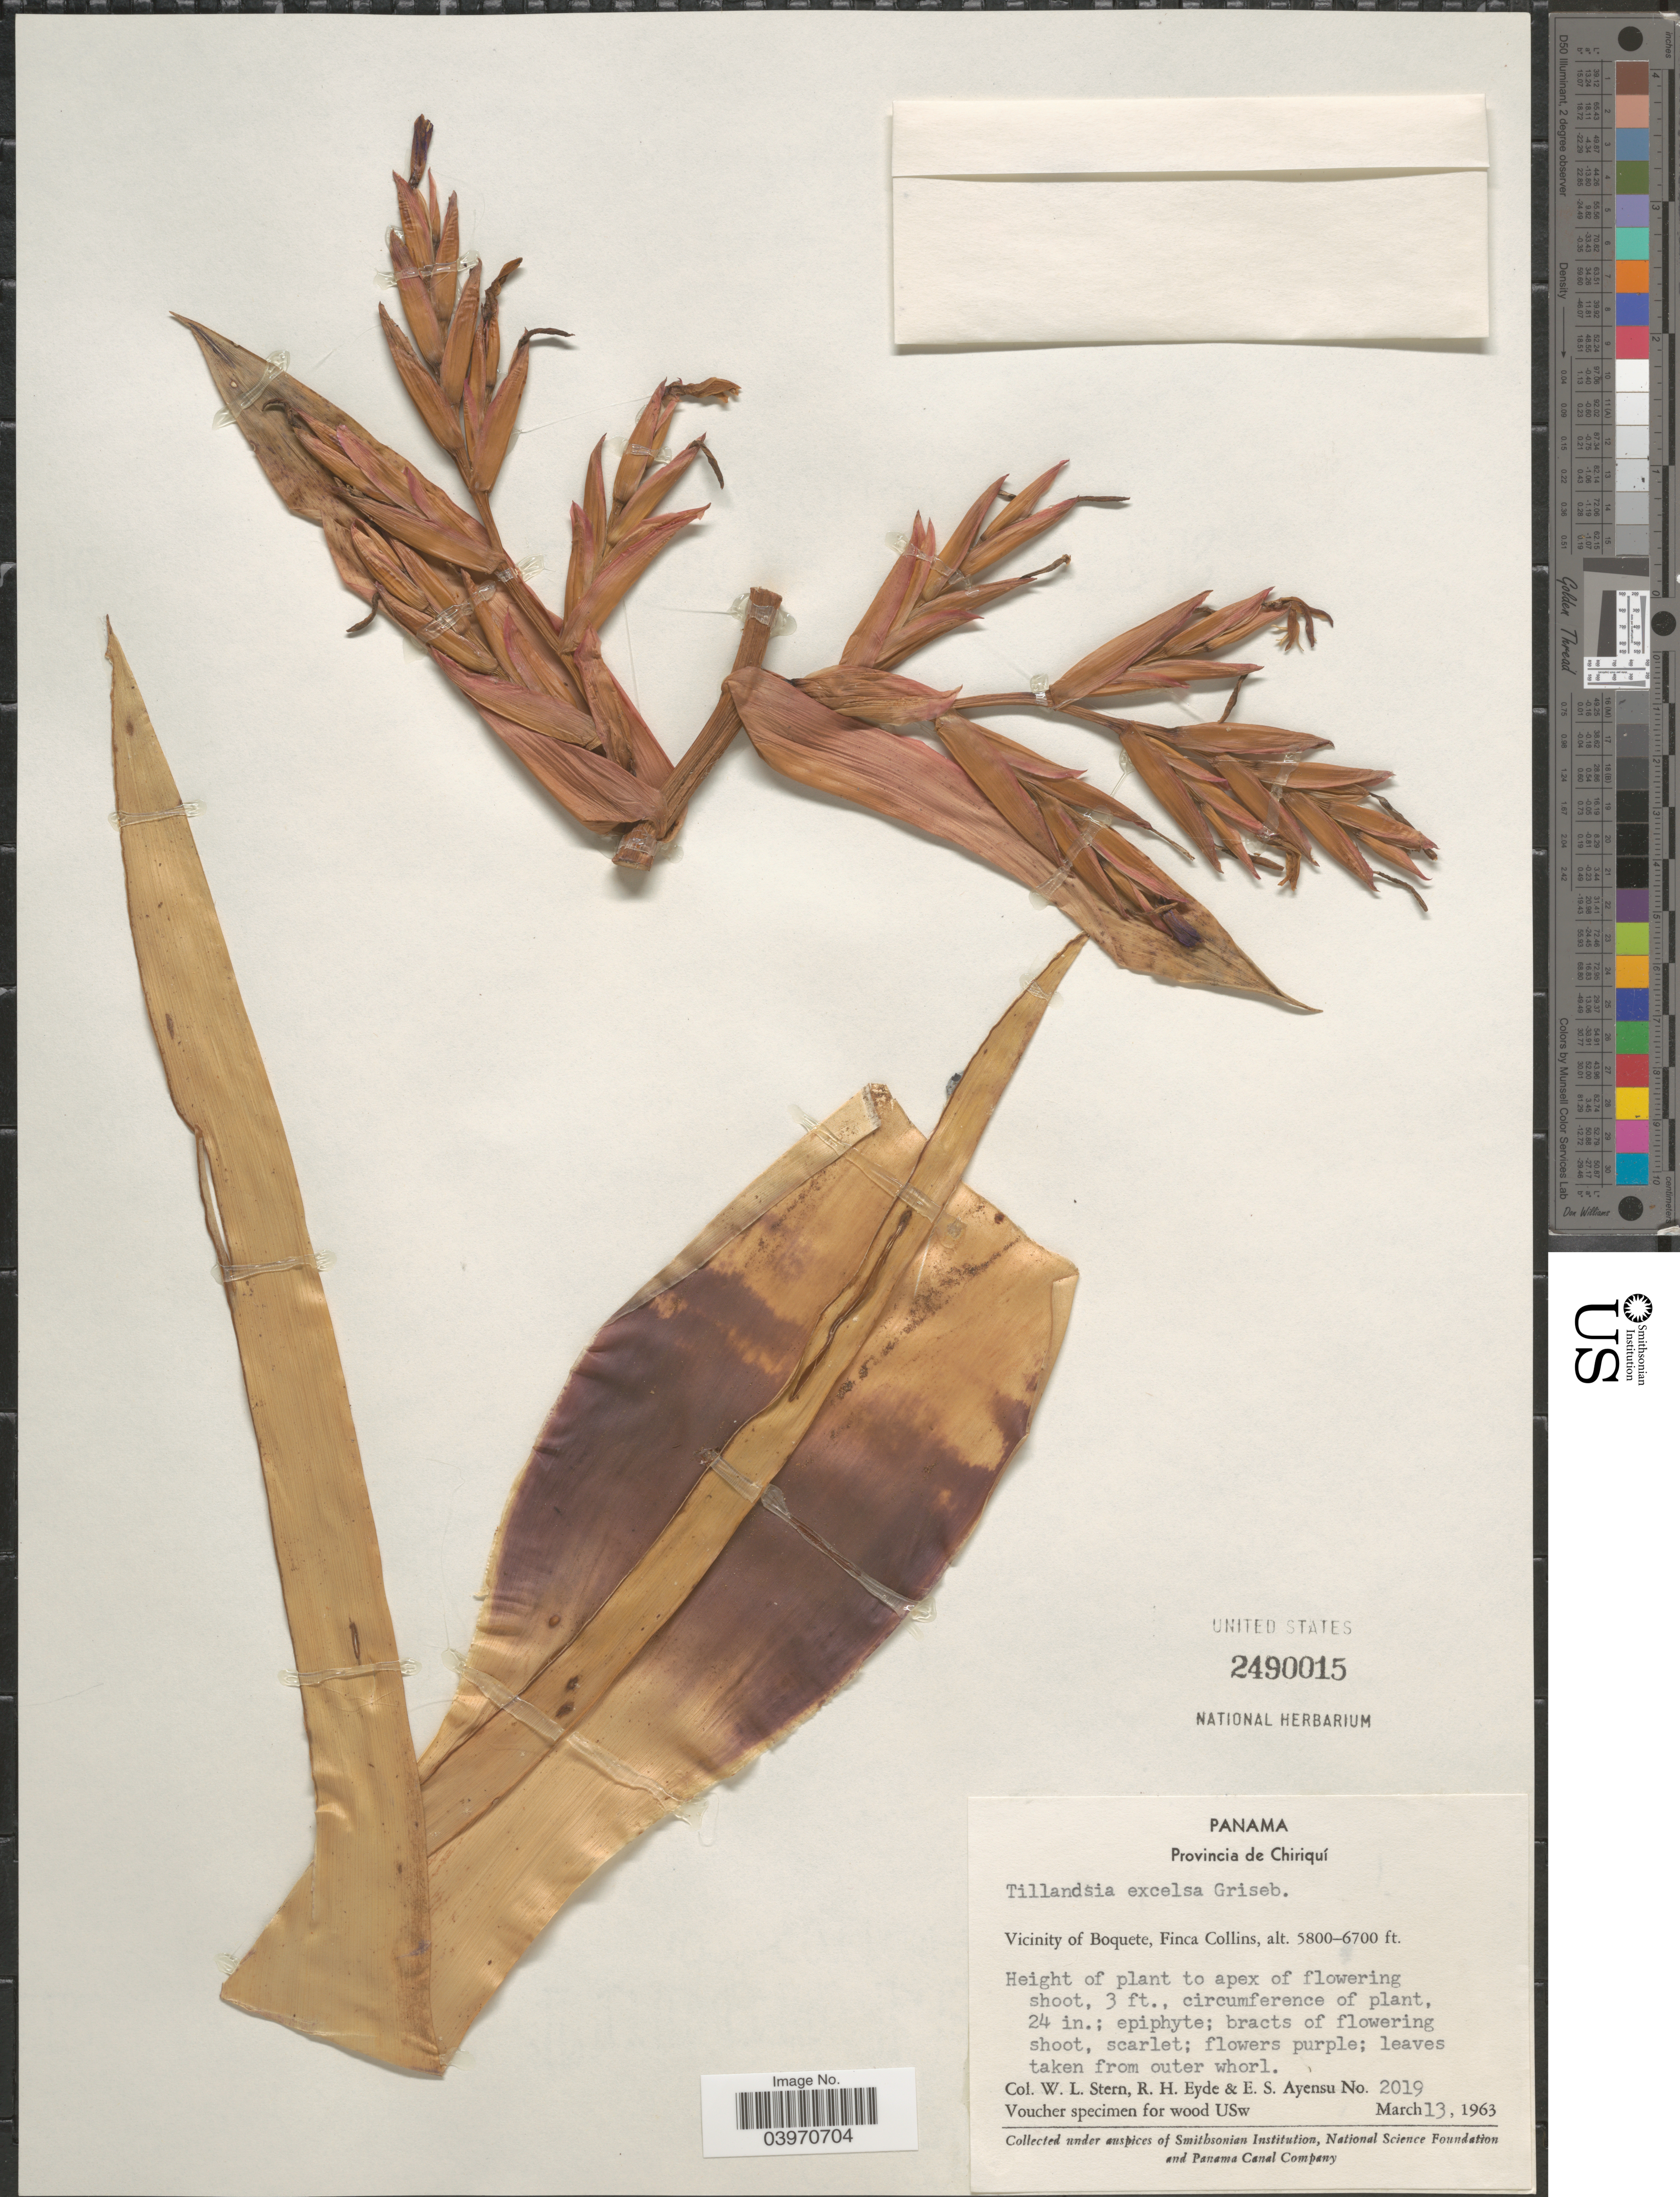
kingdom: Plantae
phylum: Tracheophyta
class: Liliopsida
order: Poales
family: Bromeliaceae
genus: Tillandsia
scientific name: Tillandsia excelsa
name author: Griseb.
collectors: W. L. Stern, R. H. Eyde & E. S. Ayensu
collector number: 2019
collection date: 1963-03-13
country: Panama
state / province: Chiriqui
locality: Vicinity of Boquete, Finca Collins.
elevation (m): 1768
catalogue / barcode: US 2490015